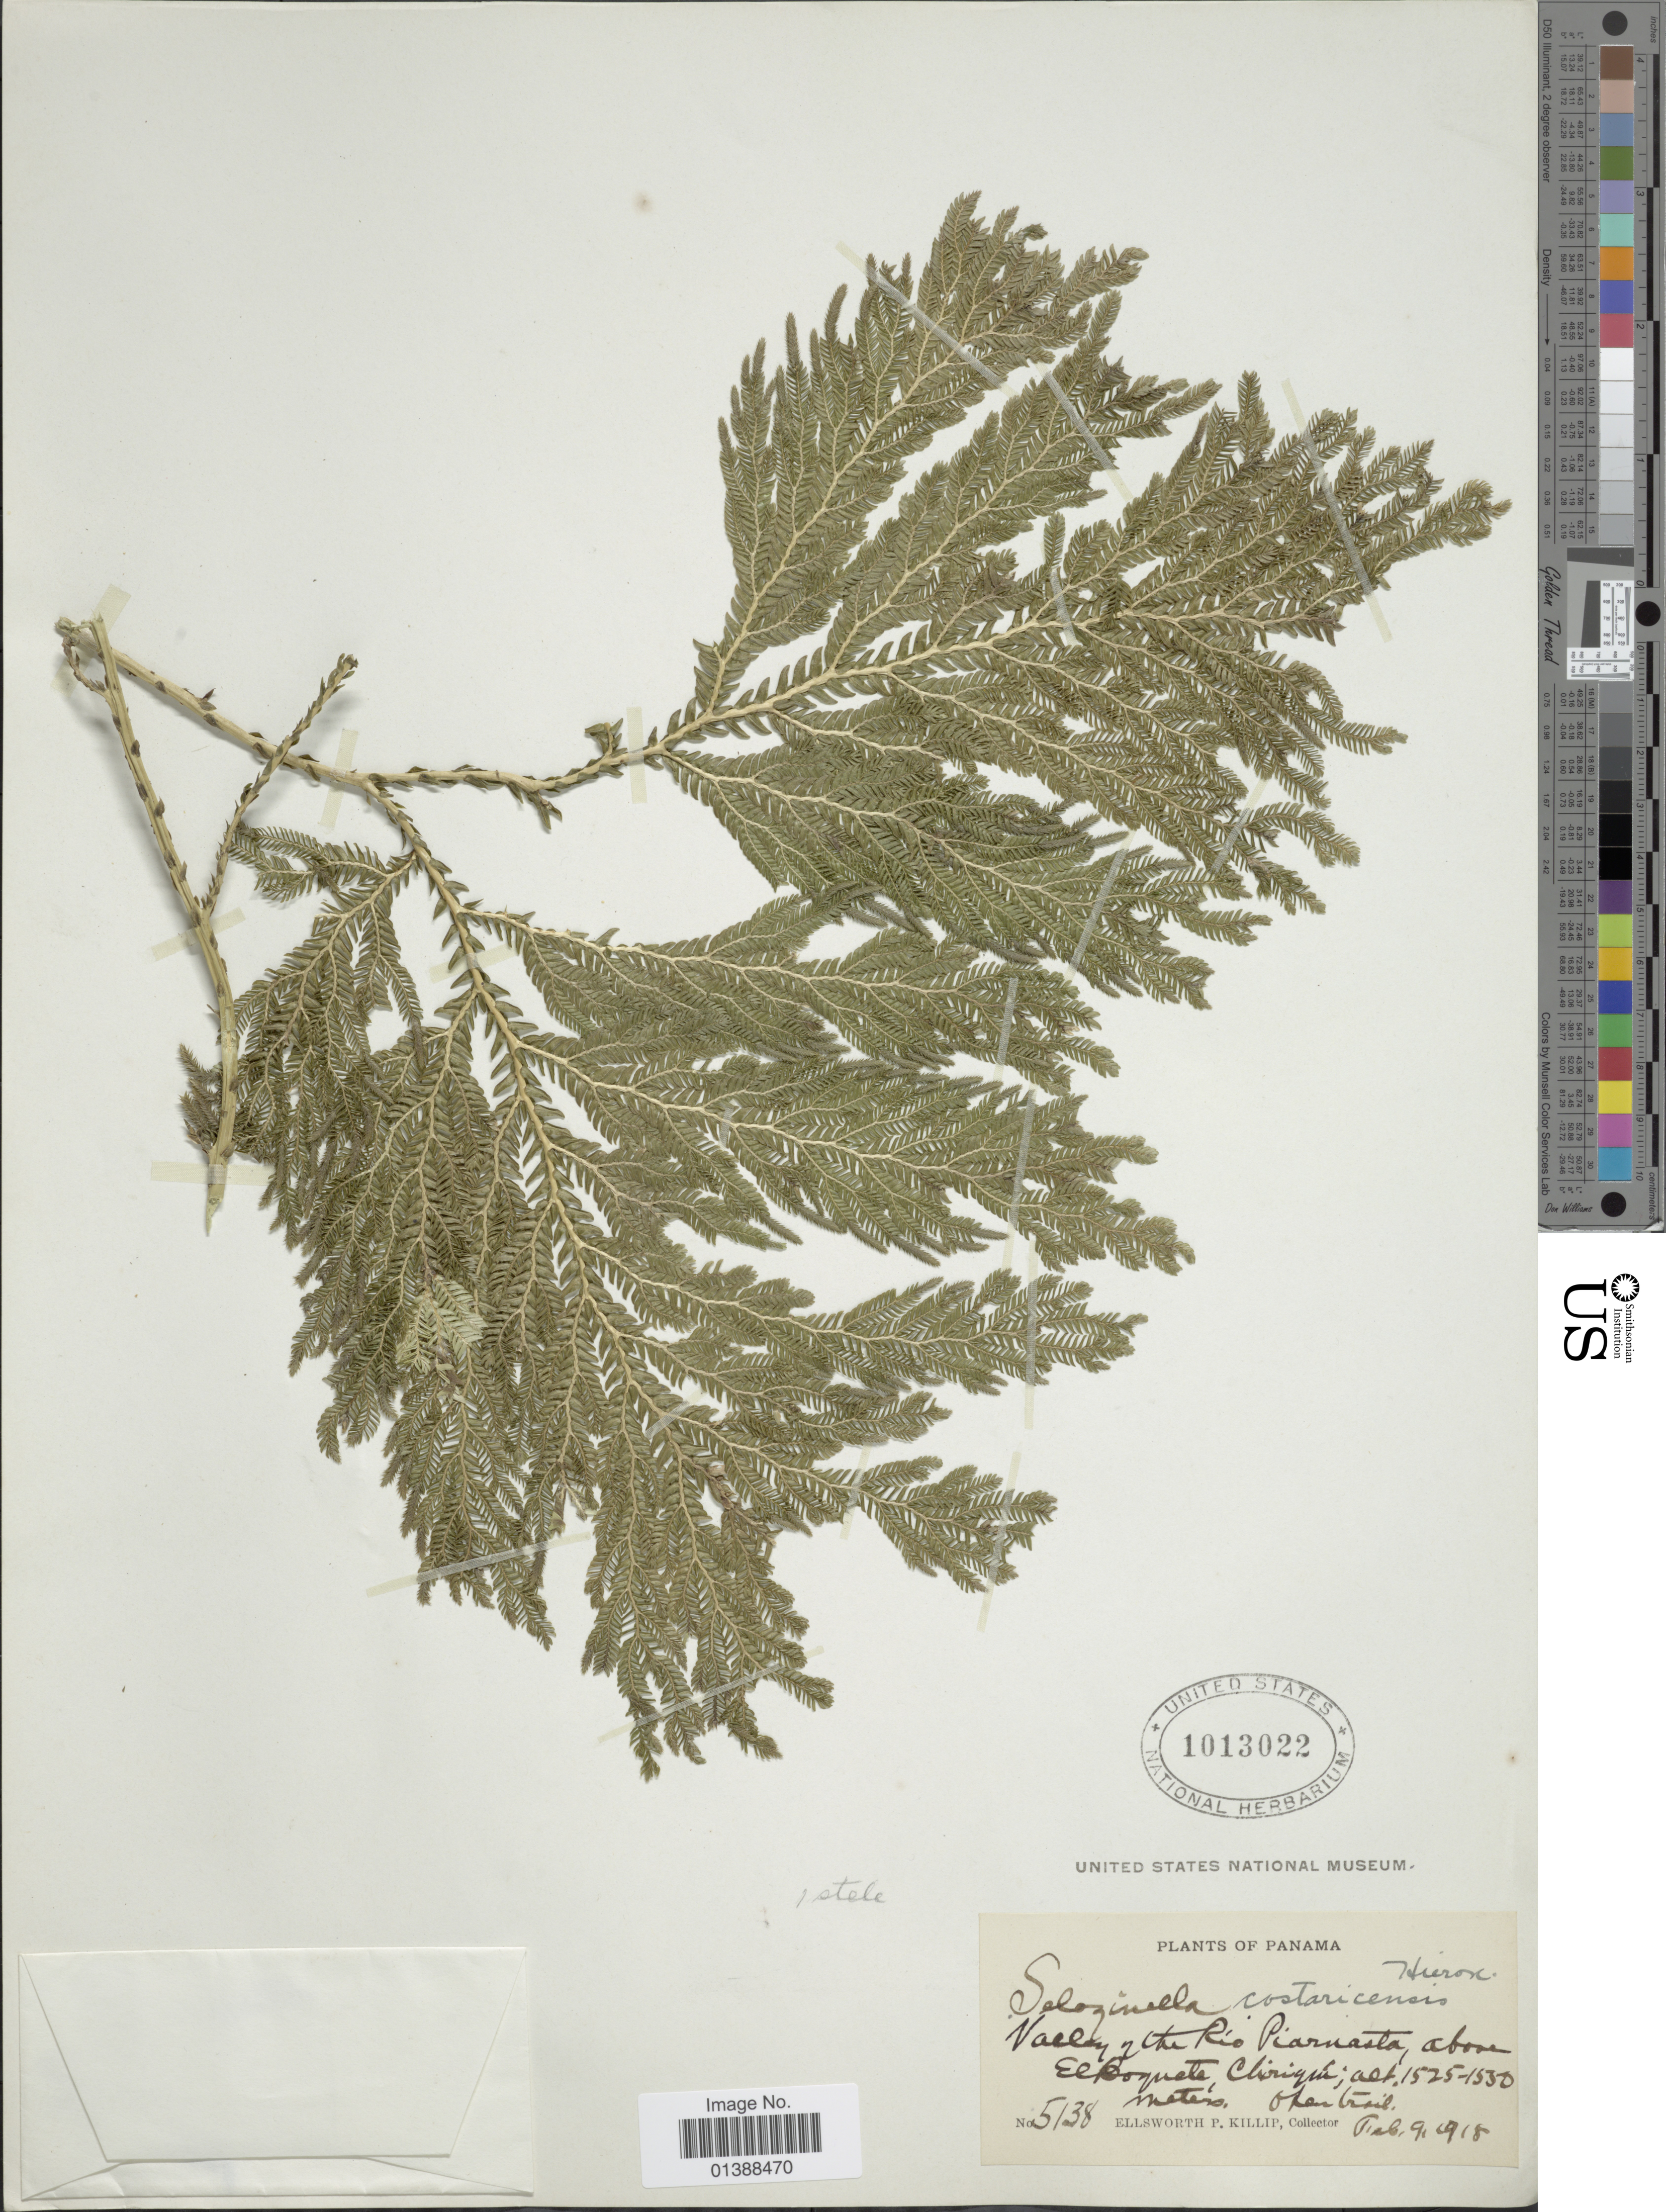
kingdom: Plantae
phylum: Tracheophyta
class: Lycopodiopsida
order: Selaginellales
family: Selaginellaceae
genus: Selaginella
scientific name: Selaginella oaxacana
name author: Spring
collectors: E. P. Killip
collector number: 5138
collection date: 1918-02-09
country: Panama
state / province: Chiriqui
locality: Valley of the Rio Piarnista,, above El Boquete. Open trail.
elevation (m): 1525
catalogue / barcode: US 1013022